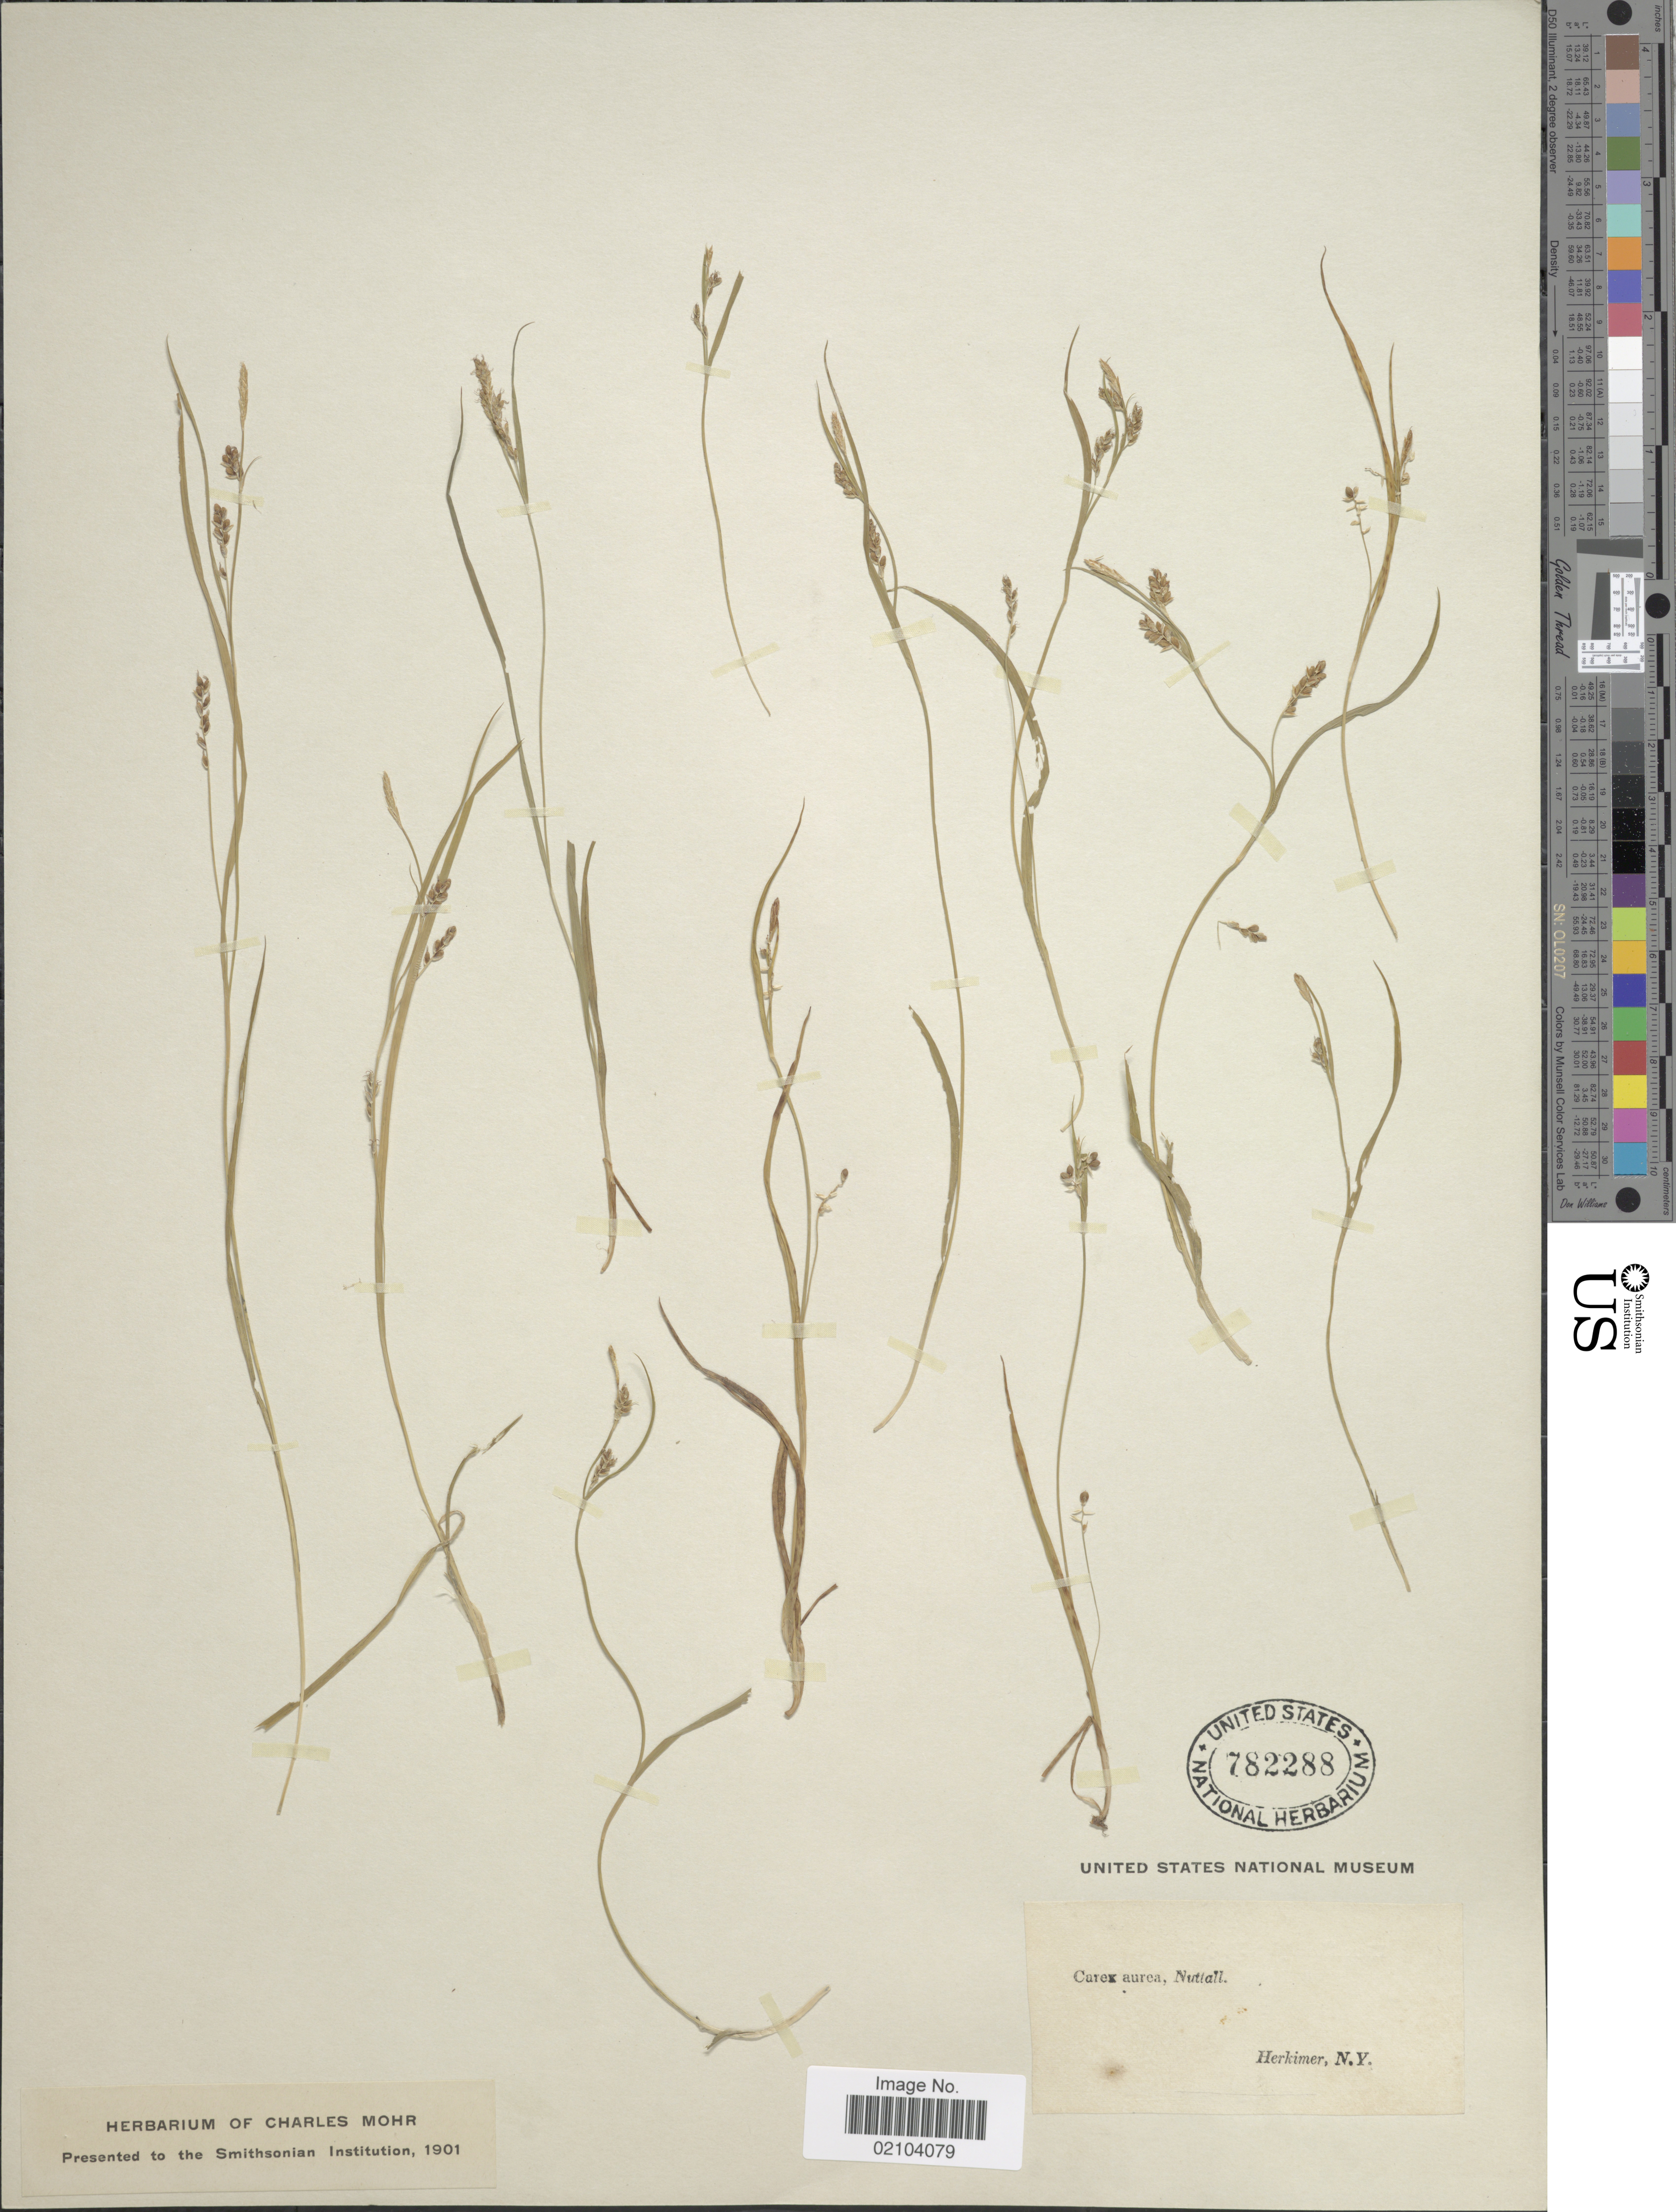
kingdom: Plantae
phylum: Tracheophyta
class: Liliopsida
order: Poales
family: Cyperaceae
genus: Carex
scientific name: Carex aurea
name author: Nutt.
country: United States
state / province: New York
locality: Herkimer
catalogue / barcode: US 782288